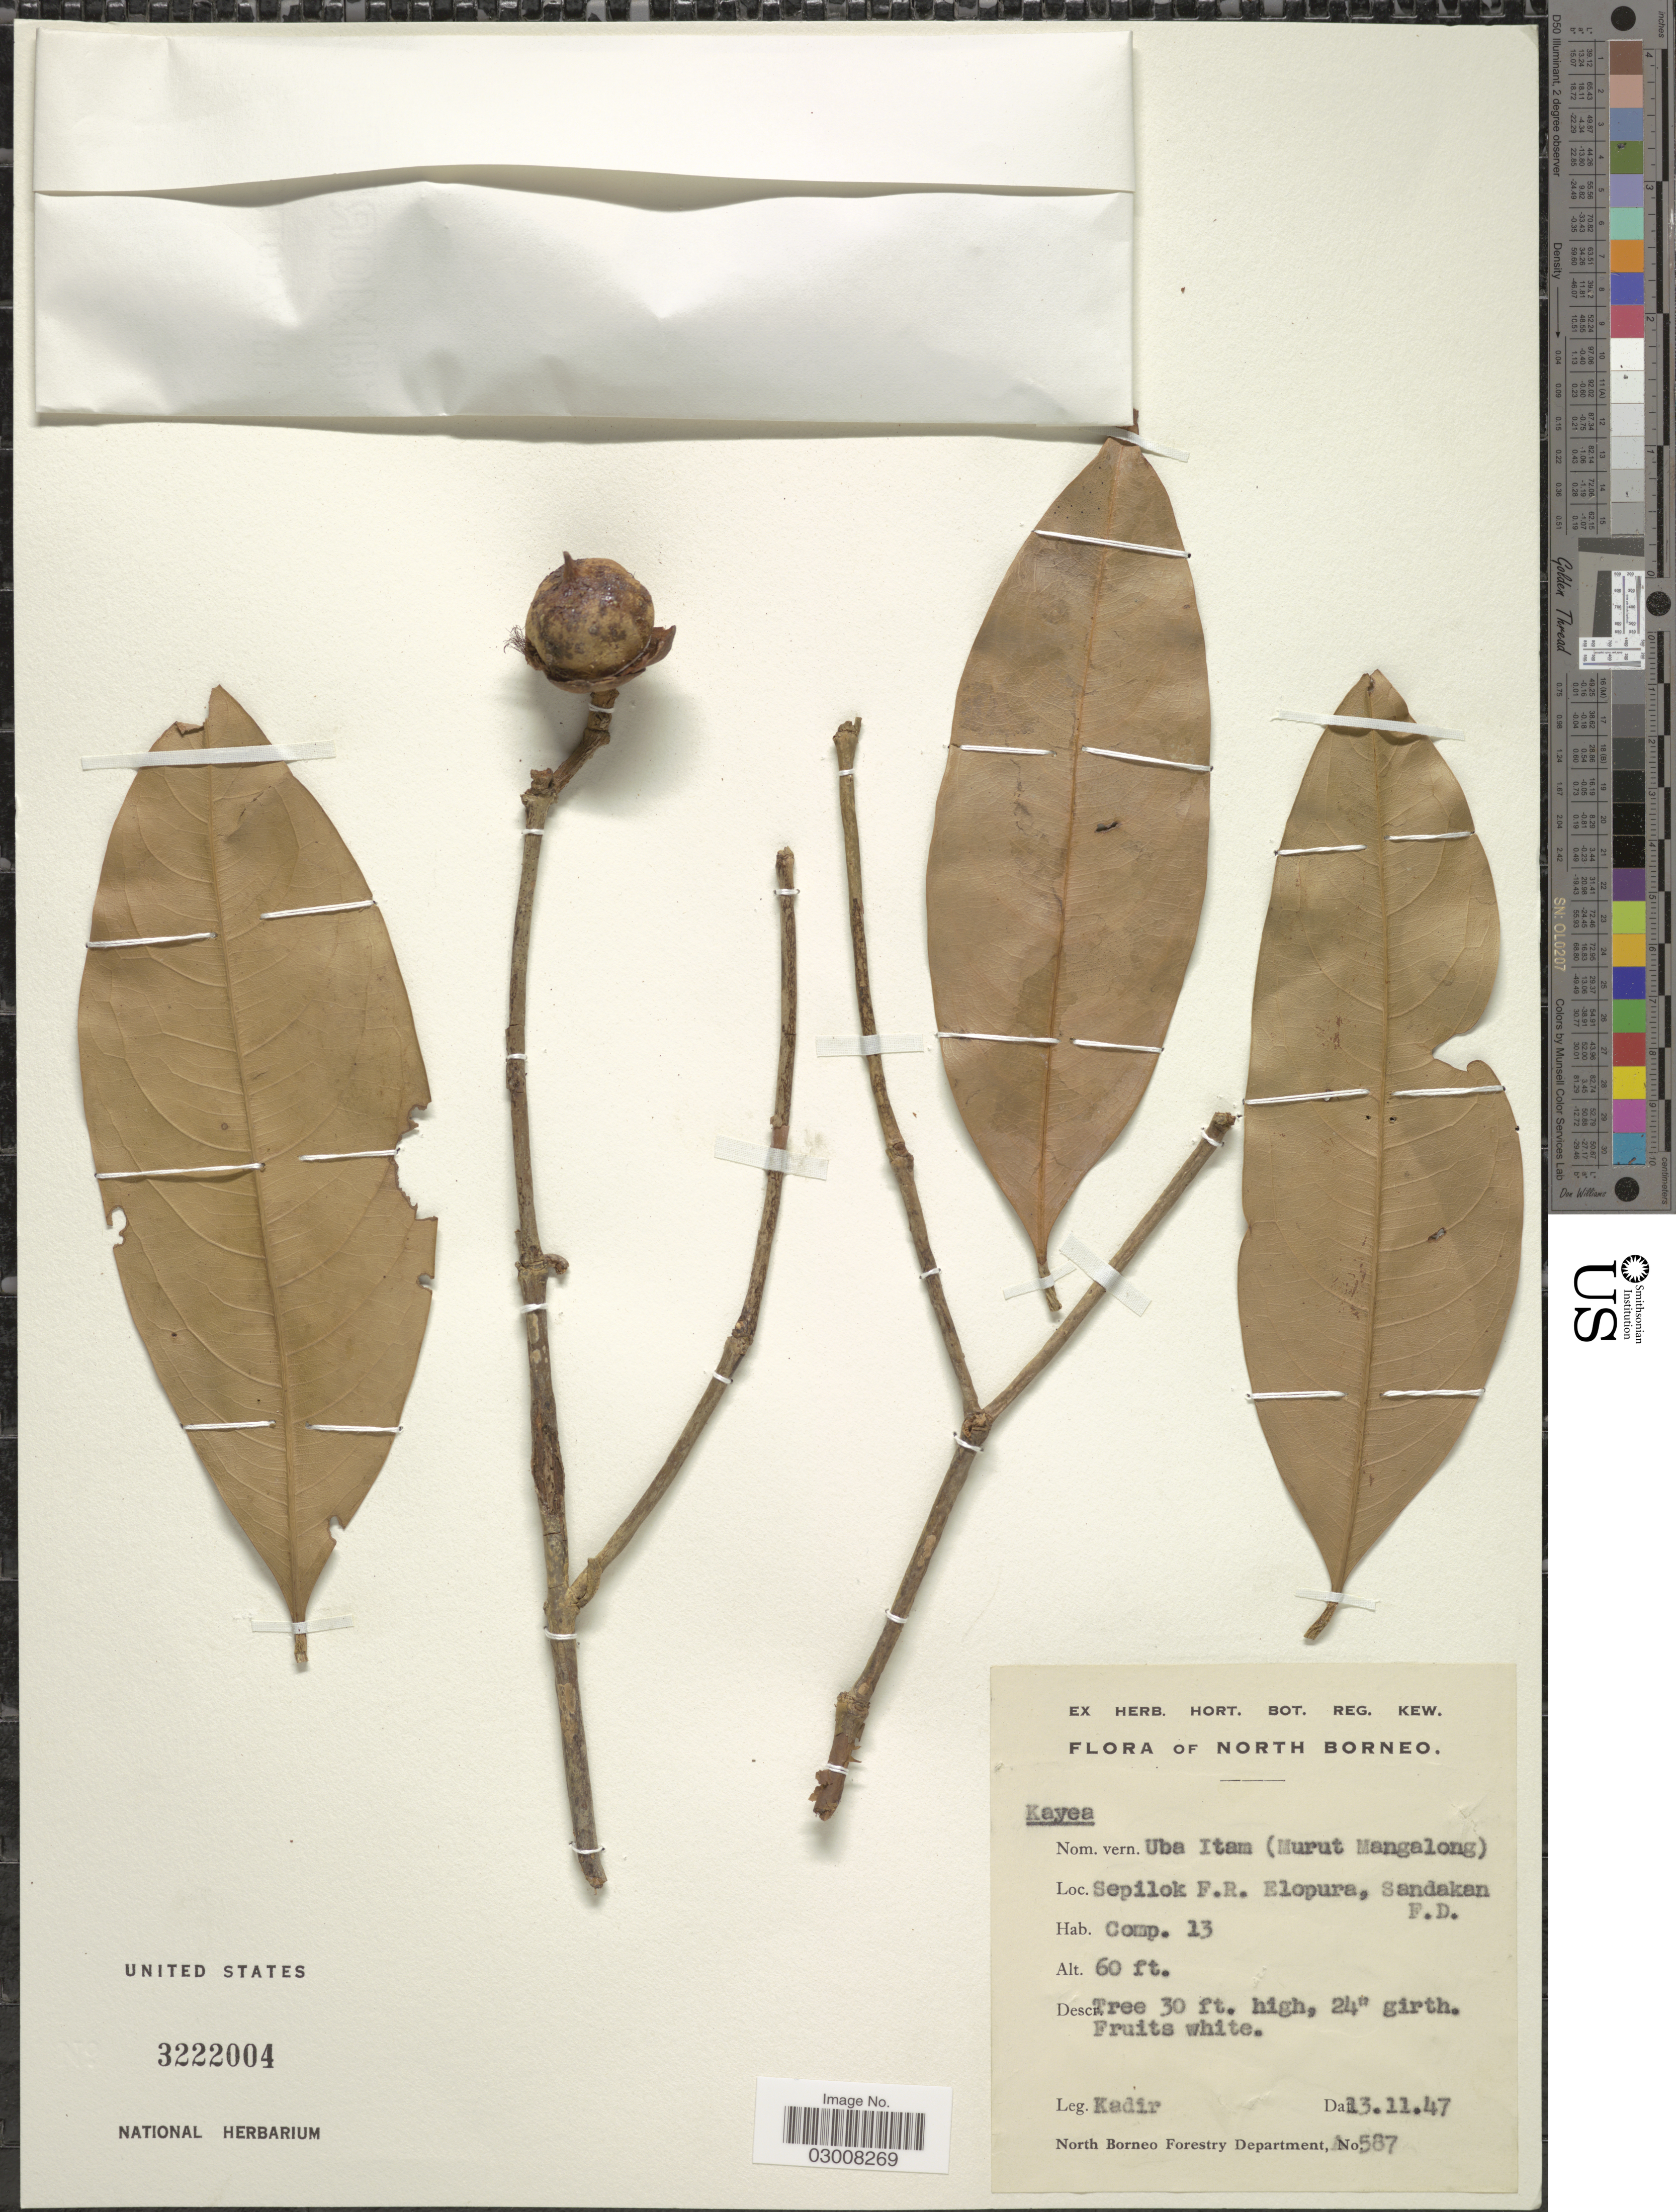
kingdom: Plantae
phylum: Tracheophyta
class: Magnoliopsida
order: Malpighiales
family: Calophyllaceae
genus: Kayea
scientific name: Kayea macrantha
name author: Baillon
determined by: Seah, Wei Wei, (SING), Singapore Botanic Gardens (SINGAPORE)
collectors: -. Kadir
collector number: A587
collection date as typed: Transcribed d/m/y: 13/11/47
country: Malaysia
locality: North Borneo, Sepilok F.R. Elopura, Sandakan, F.D., Comp. 13.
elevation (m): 18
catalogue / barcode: US 3222004